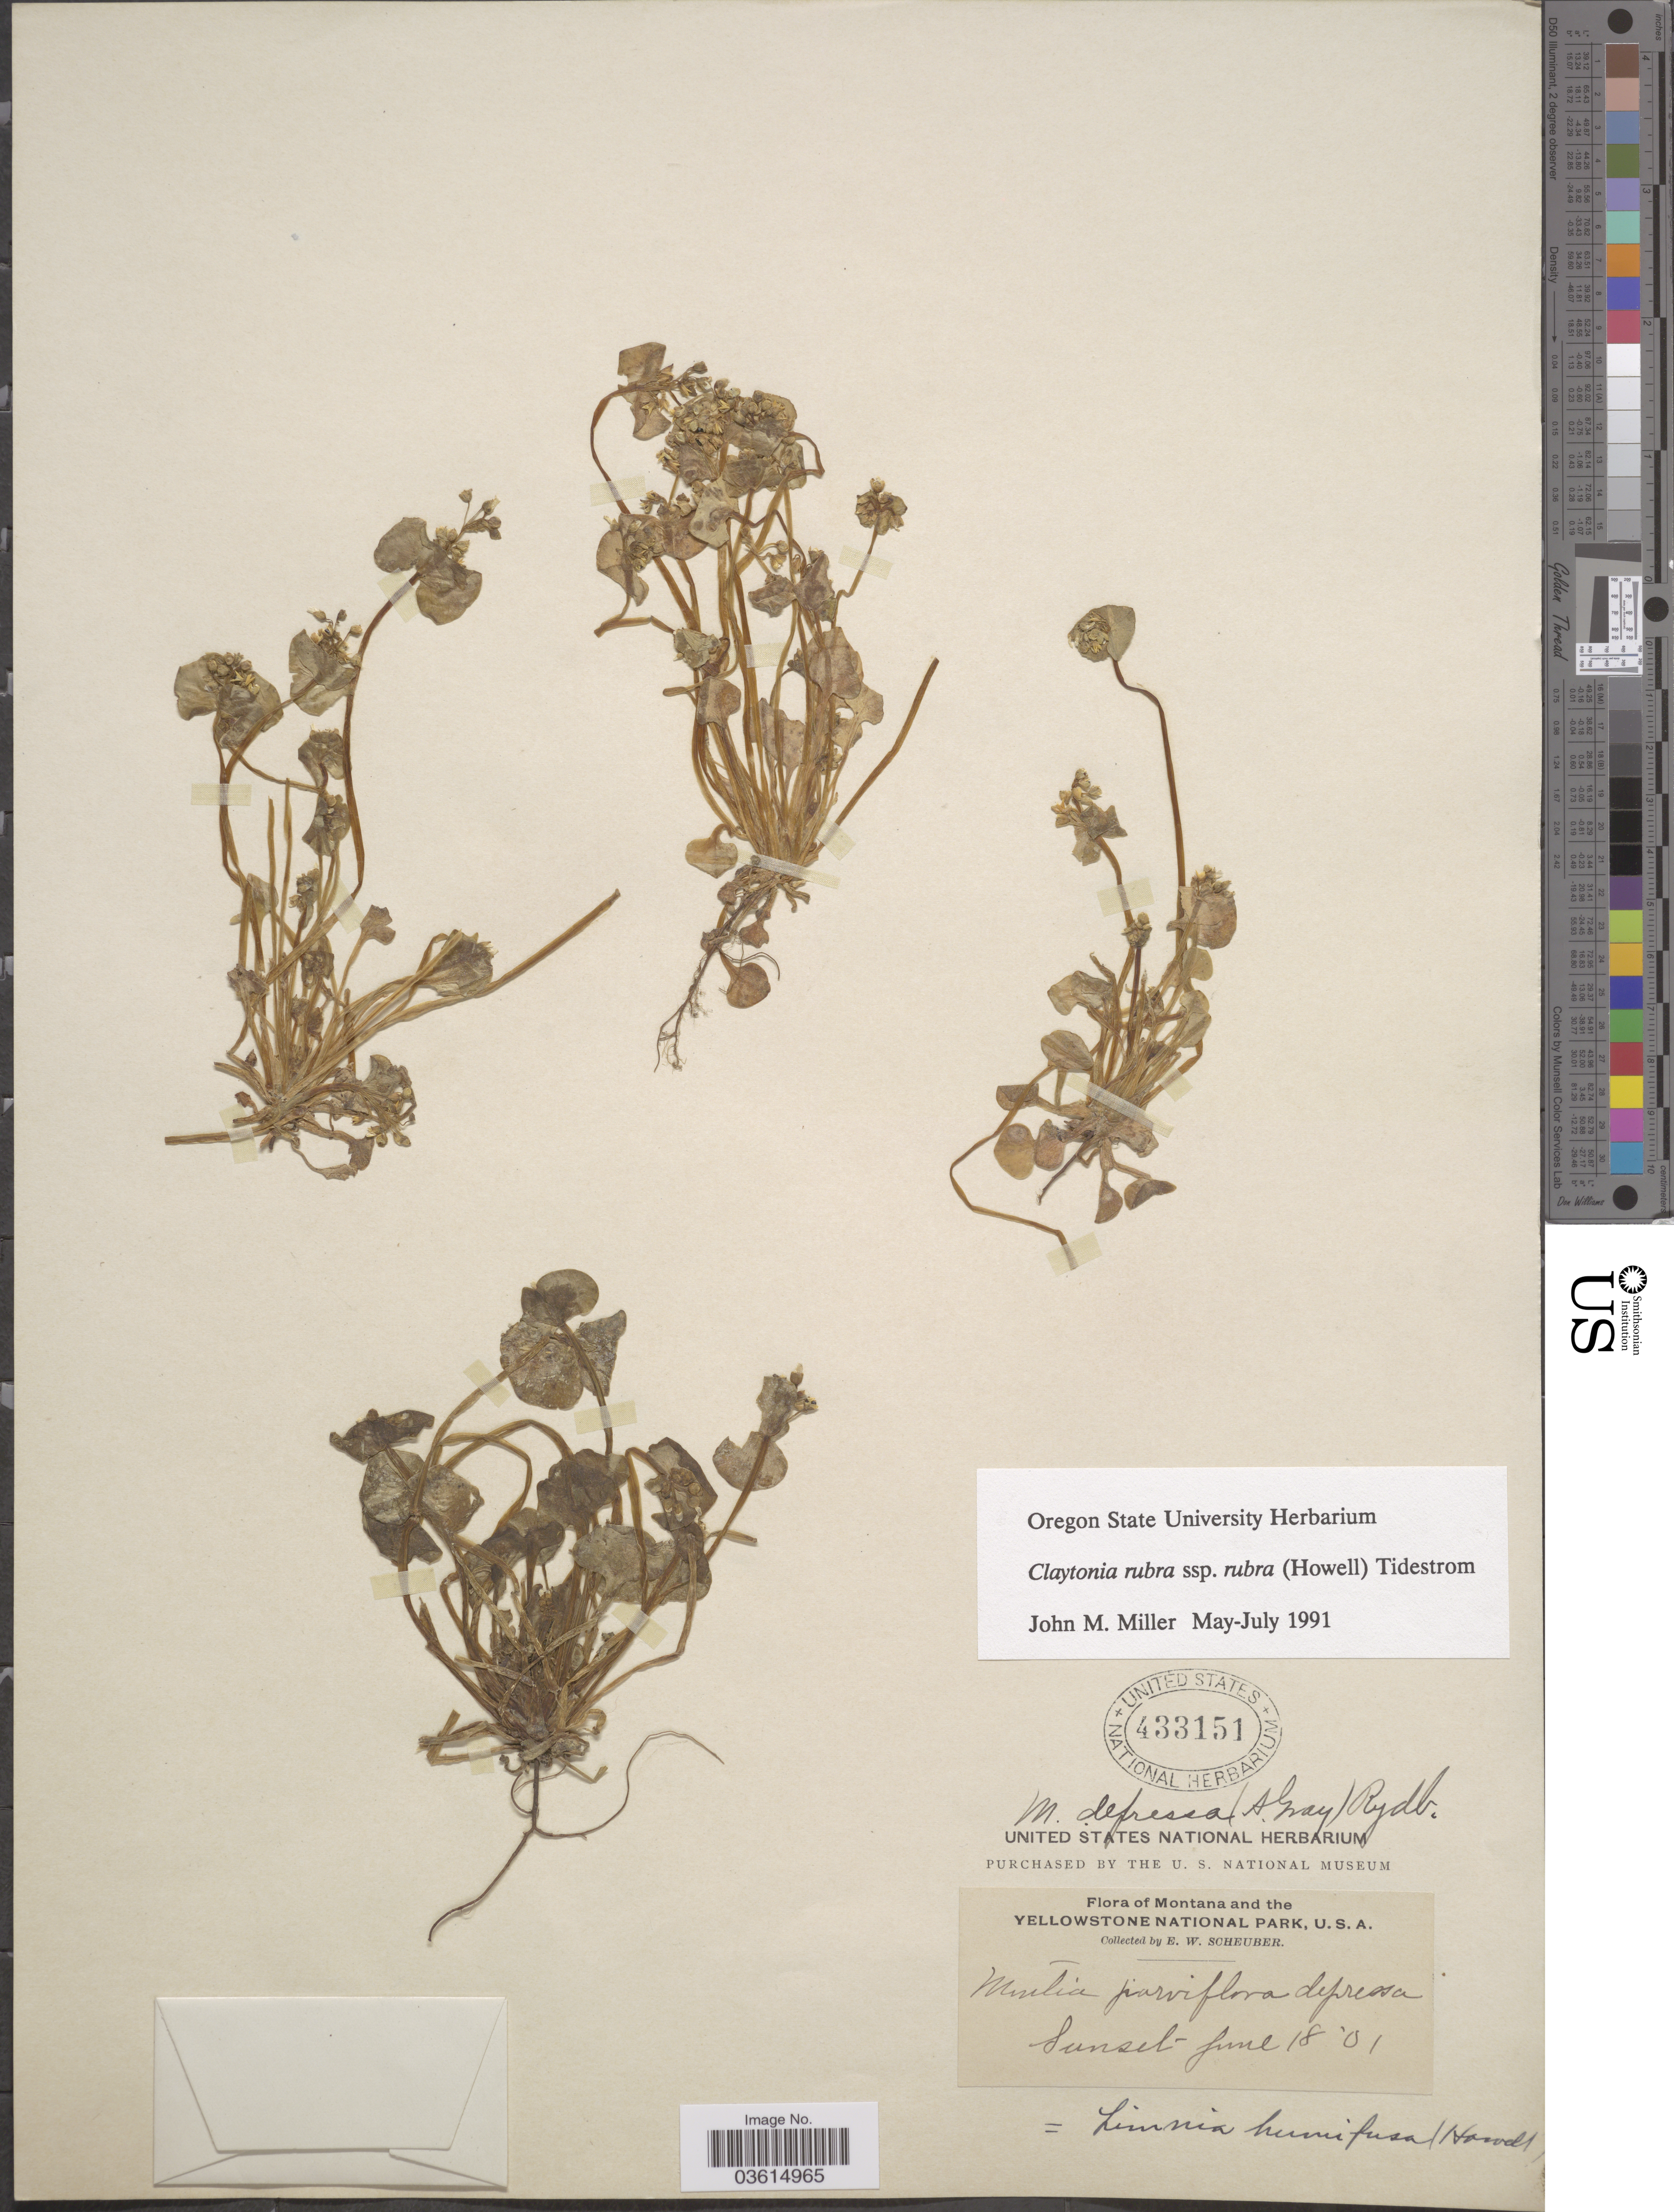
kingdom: Plantae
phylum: Tracheophyta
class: Magnoliopsida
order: Caryophyllales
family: Montiaceae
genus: Claytonia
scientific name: Claytonia rubra subsp. rubra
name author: (Howell) Tidestr.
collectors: E. Scheuber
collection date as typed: Transcribed d/m/y: 18/6/1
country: United States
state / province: Montana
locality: Yellowstone National Park, U. S. A. Sunset.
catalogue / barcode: US 433151